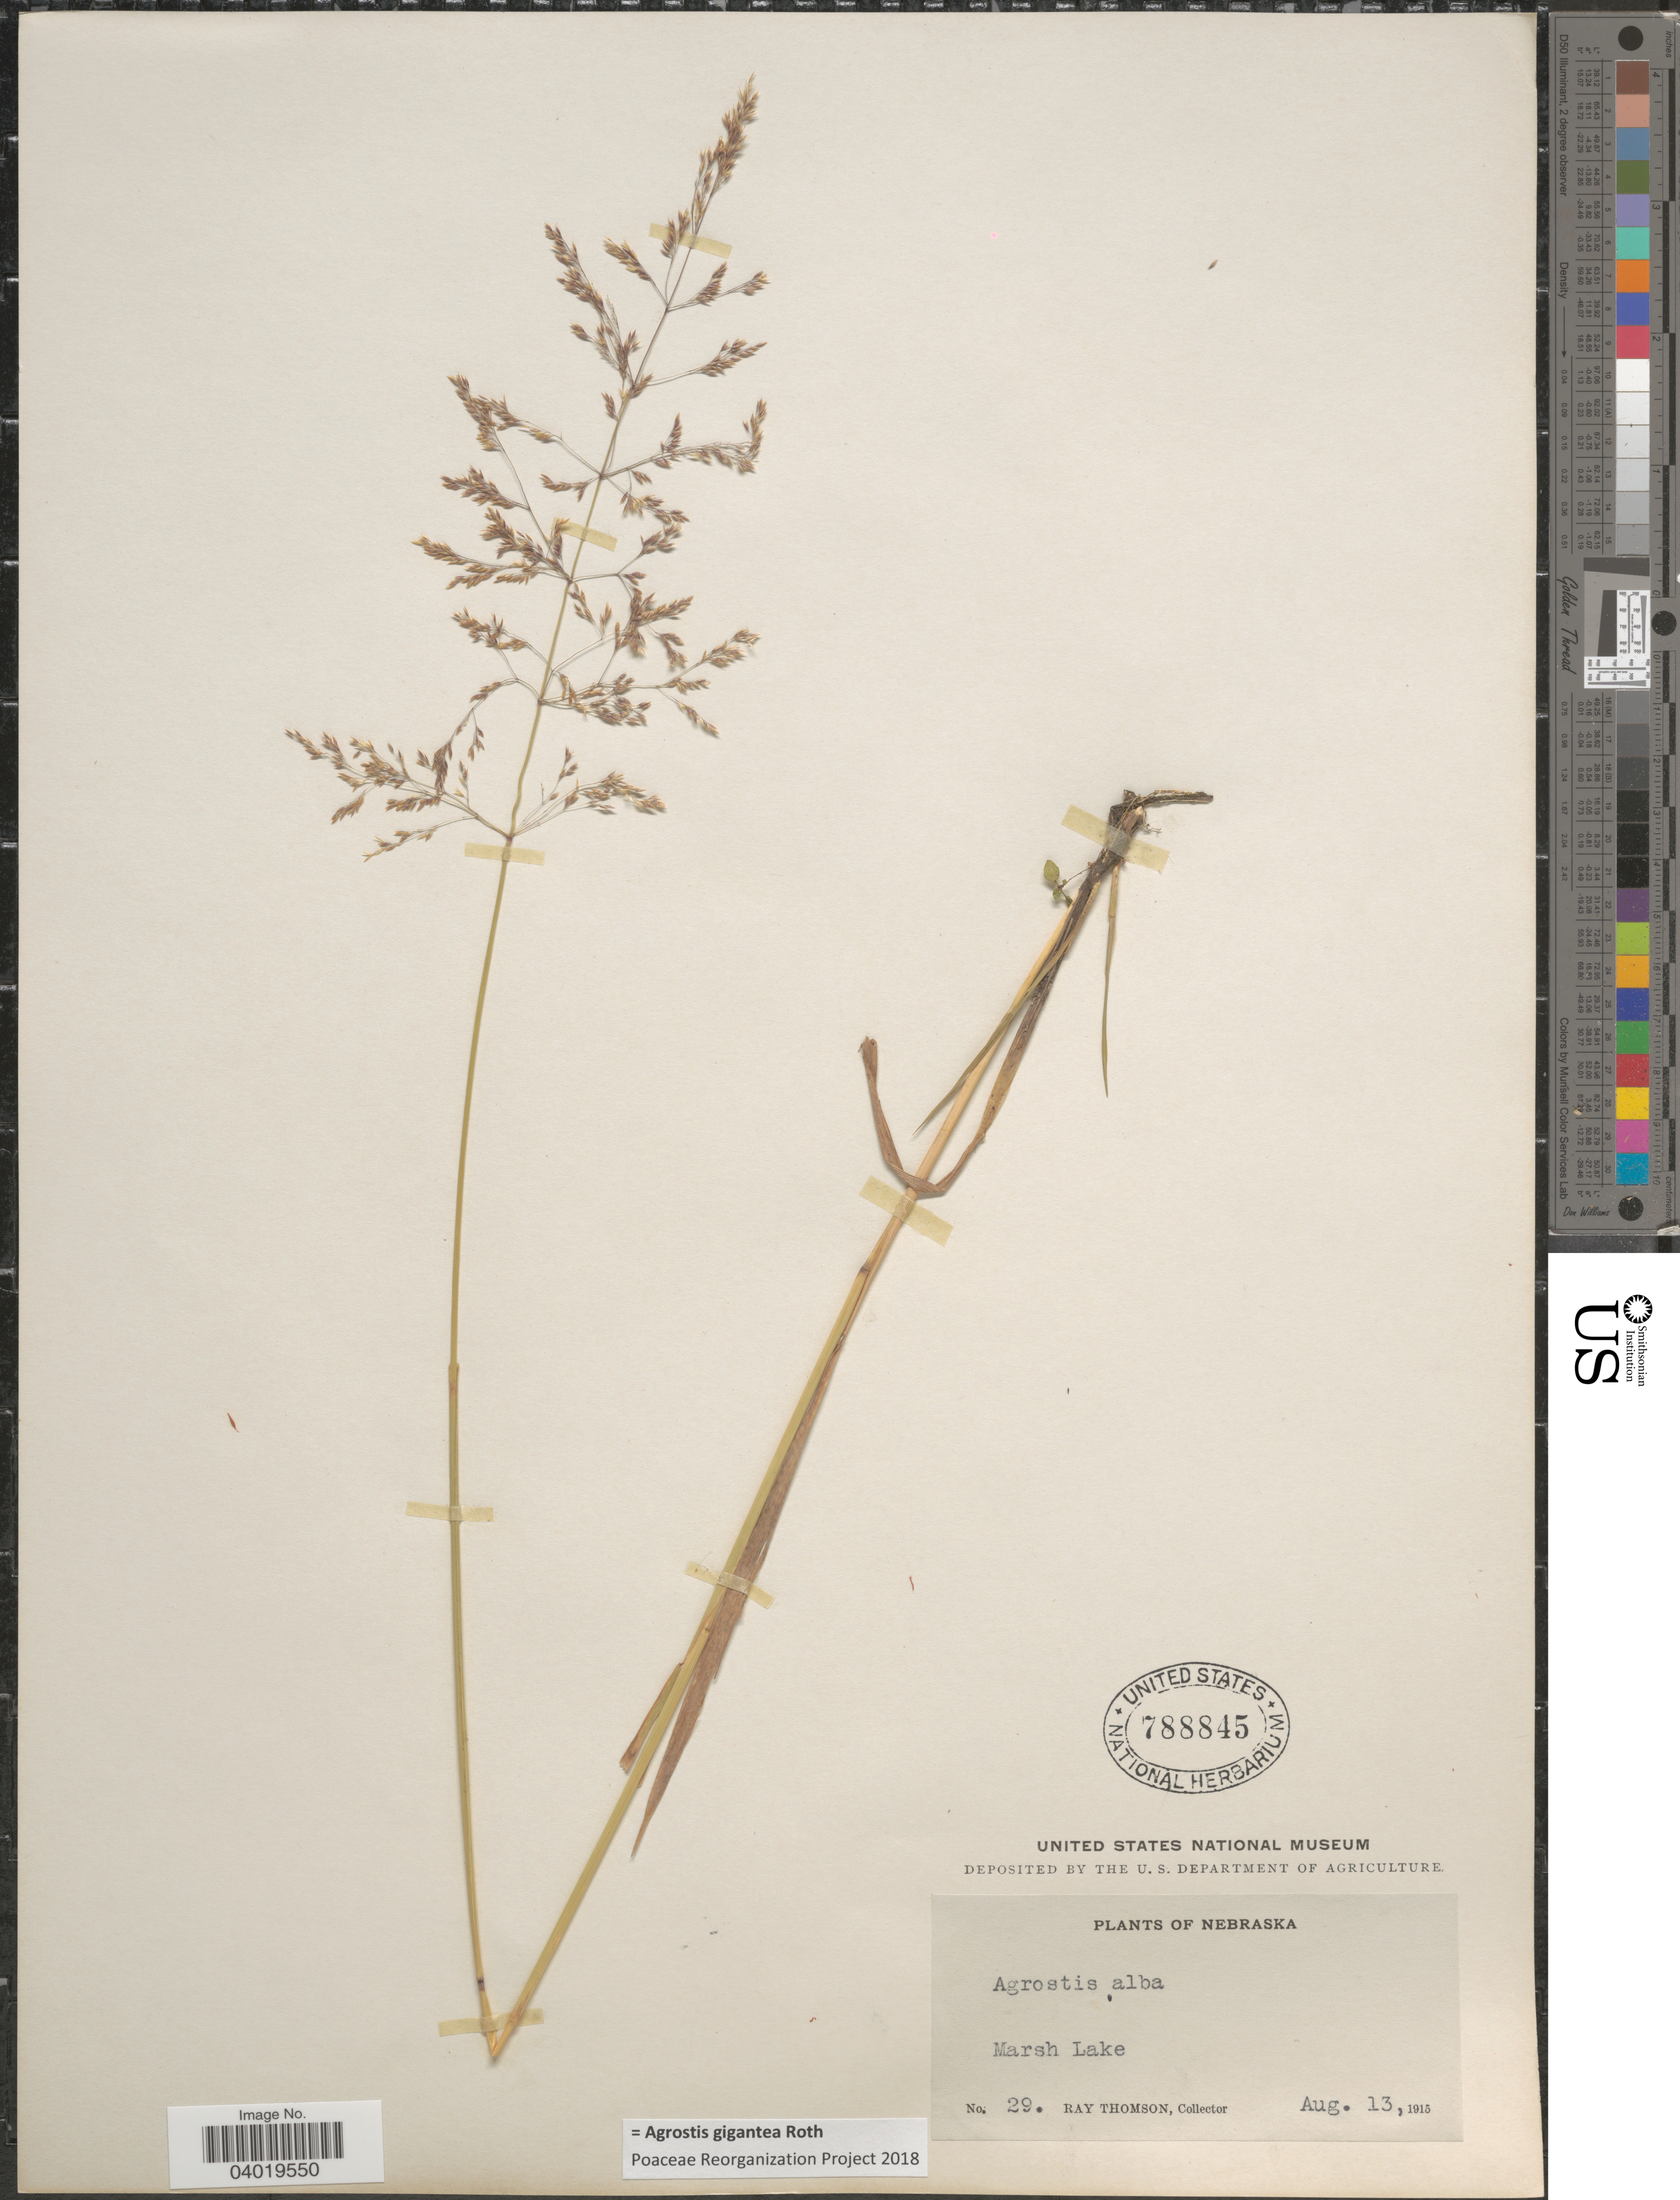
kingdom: Plantae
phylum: Tracheophyta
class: Liliopsida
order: Poales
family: Poaceae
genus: Agrostis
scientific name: Agrostis gigantea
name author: Roth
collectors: R. Thomson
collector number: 29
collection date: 1915-08-13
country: United States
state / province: Nebraska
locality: Marsh Lake.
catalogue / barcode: US 788845